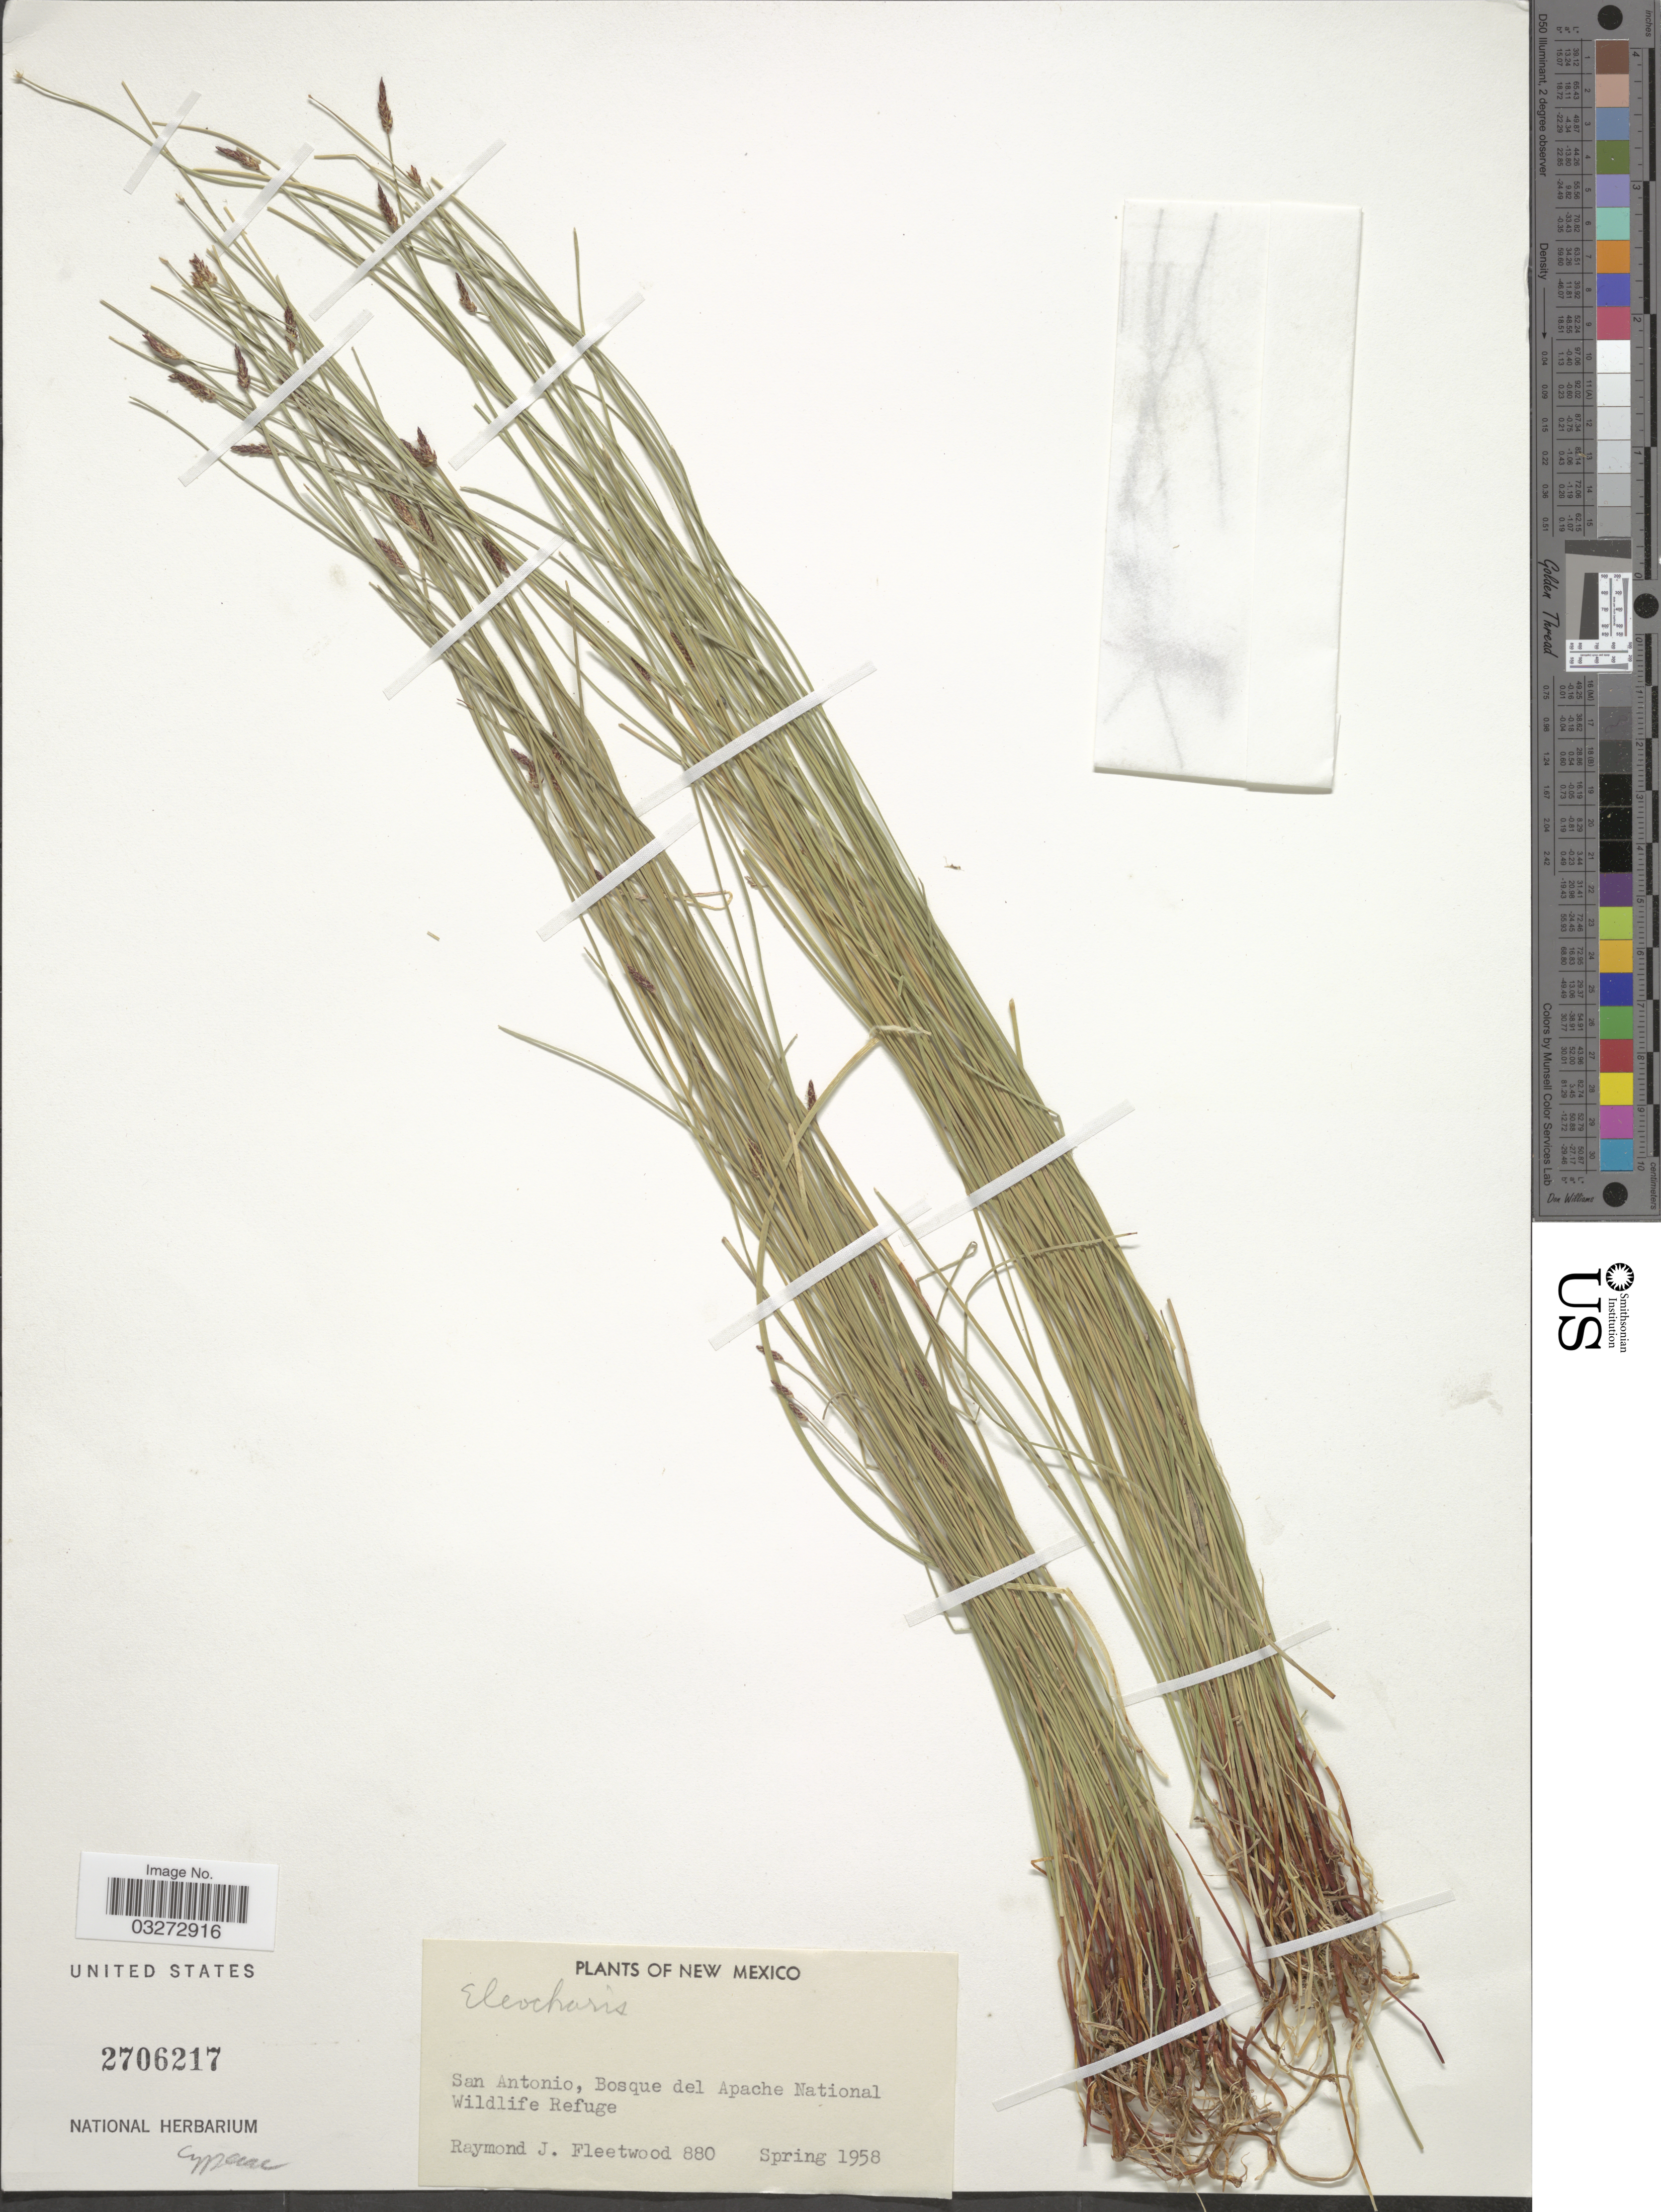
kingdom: Plantae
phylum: Tracheophyta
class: Liliopsida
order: Poales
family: Cyperaceae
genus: Eleocharis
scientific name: Eleocharis parishii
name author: Britton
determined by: Strong, Mark T., (BOT), Smithsonian Institution - National Museum of Natural History (UNITED STATES)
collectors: R. J. Fleetwood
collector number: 880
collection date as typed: Spring 1958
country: United States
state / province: New Mexico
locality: San Antonio, Bosque del Apache National Wildlife Refuge.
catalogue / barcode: US 2706217